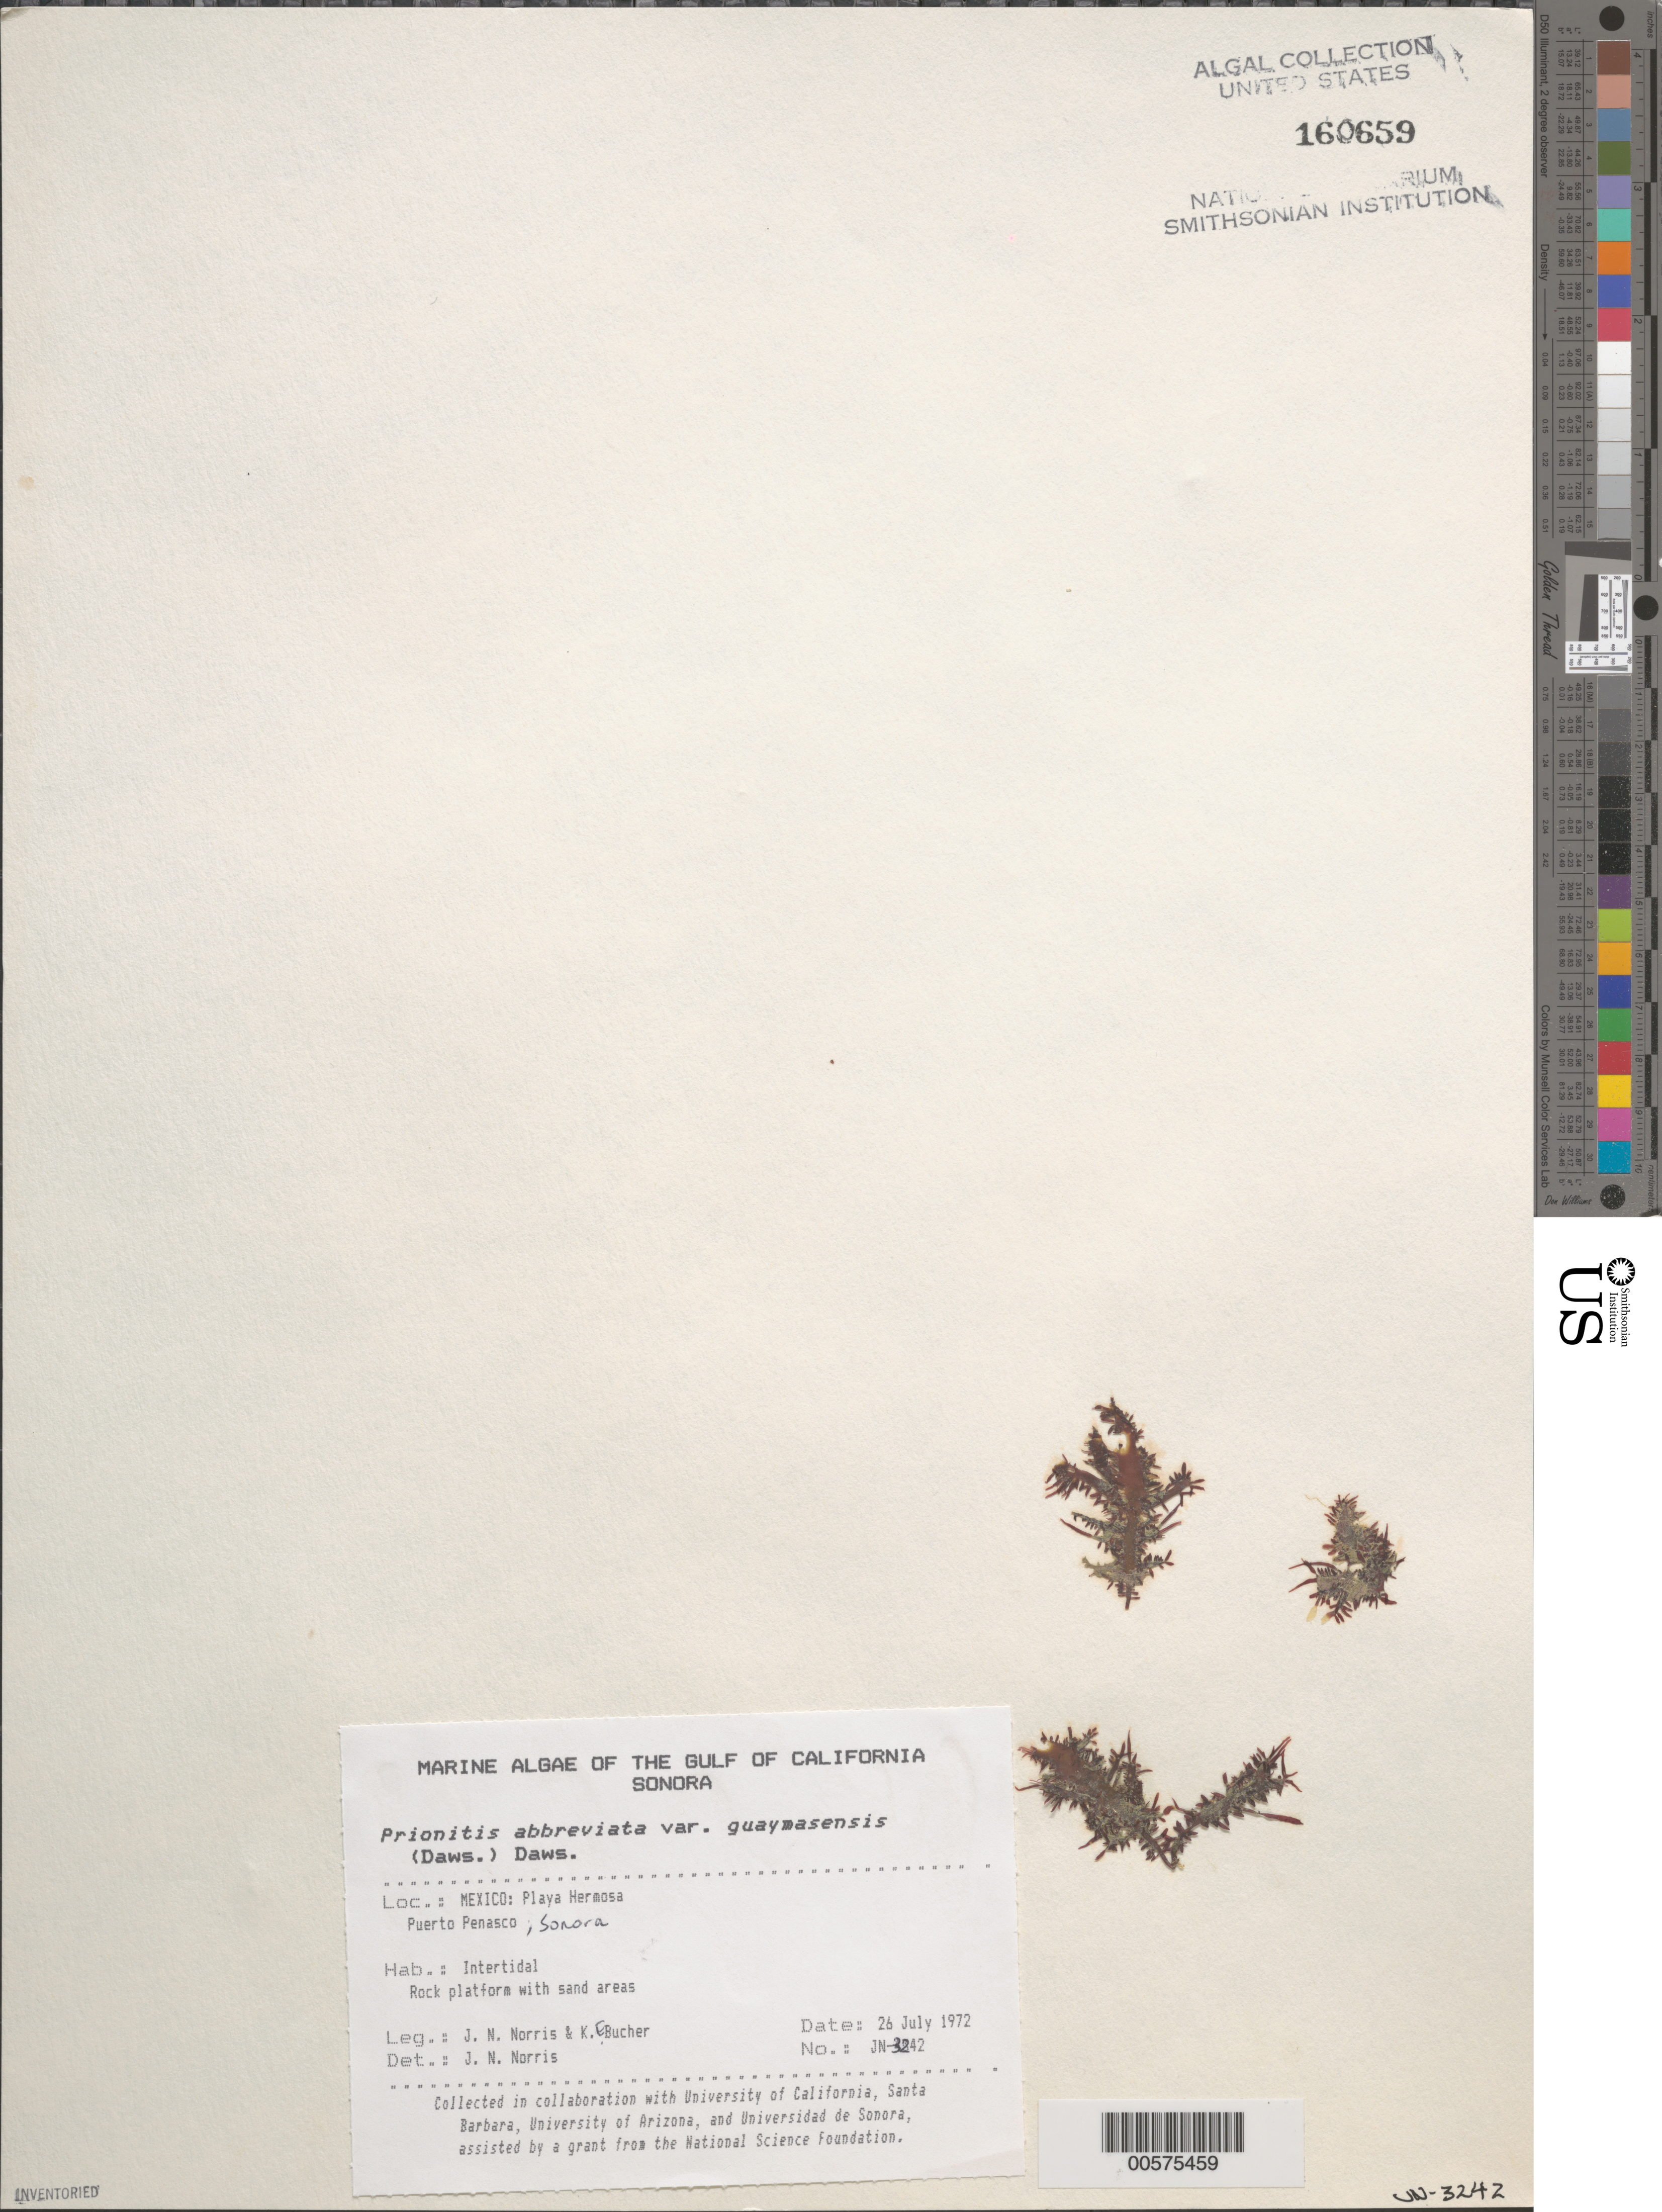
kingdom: Plantae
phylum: Rhodophyta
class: Florideophyceae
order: Cryptonemiales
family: Cryptonemiaceae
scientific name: Prionitis abbreviata var. guaymasensis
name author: (E.Y. Dawson) E.Y. Dawson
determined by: Norris, James N.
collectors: J. N. Norris & K. E. Bucher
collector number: JN-3242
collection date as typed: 26 Jul 1972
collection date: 1972-07-26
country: Mexico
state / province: Sonora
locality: Playa Hermosa, Puerto Penasco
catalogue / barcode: US 160659